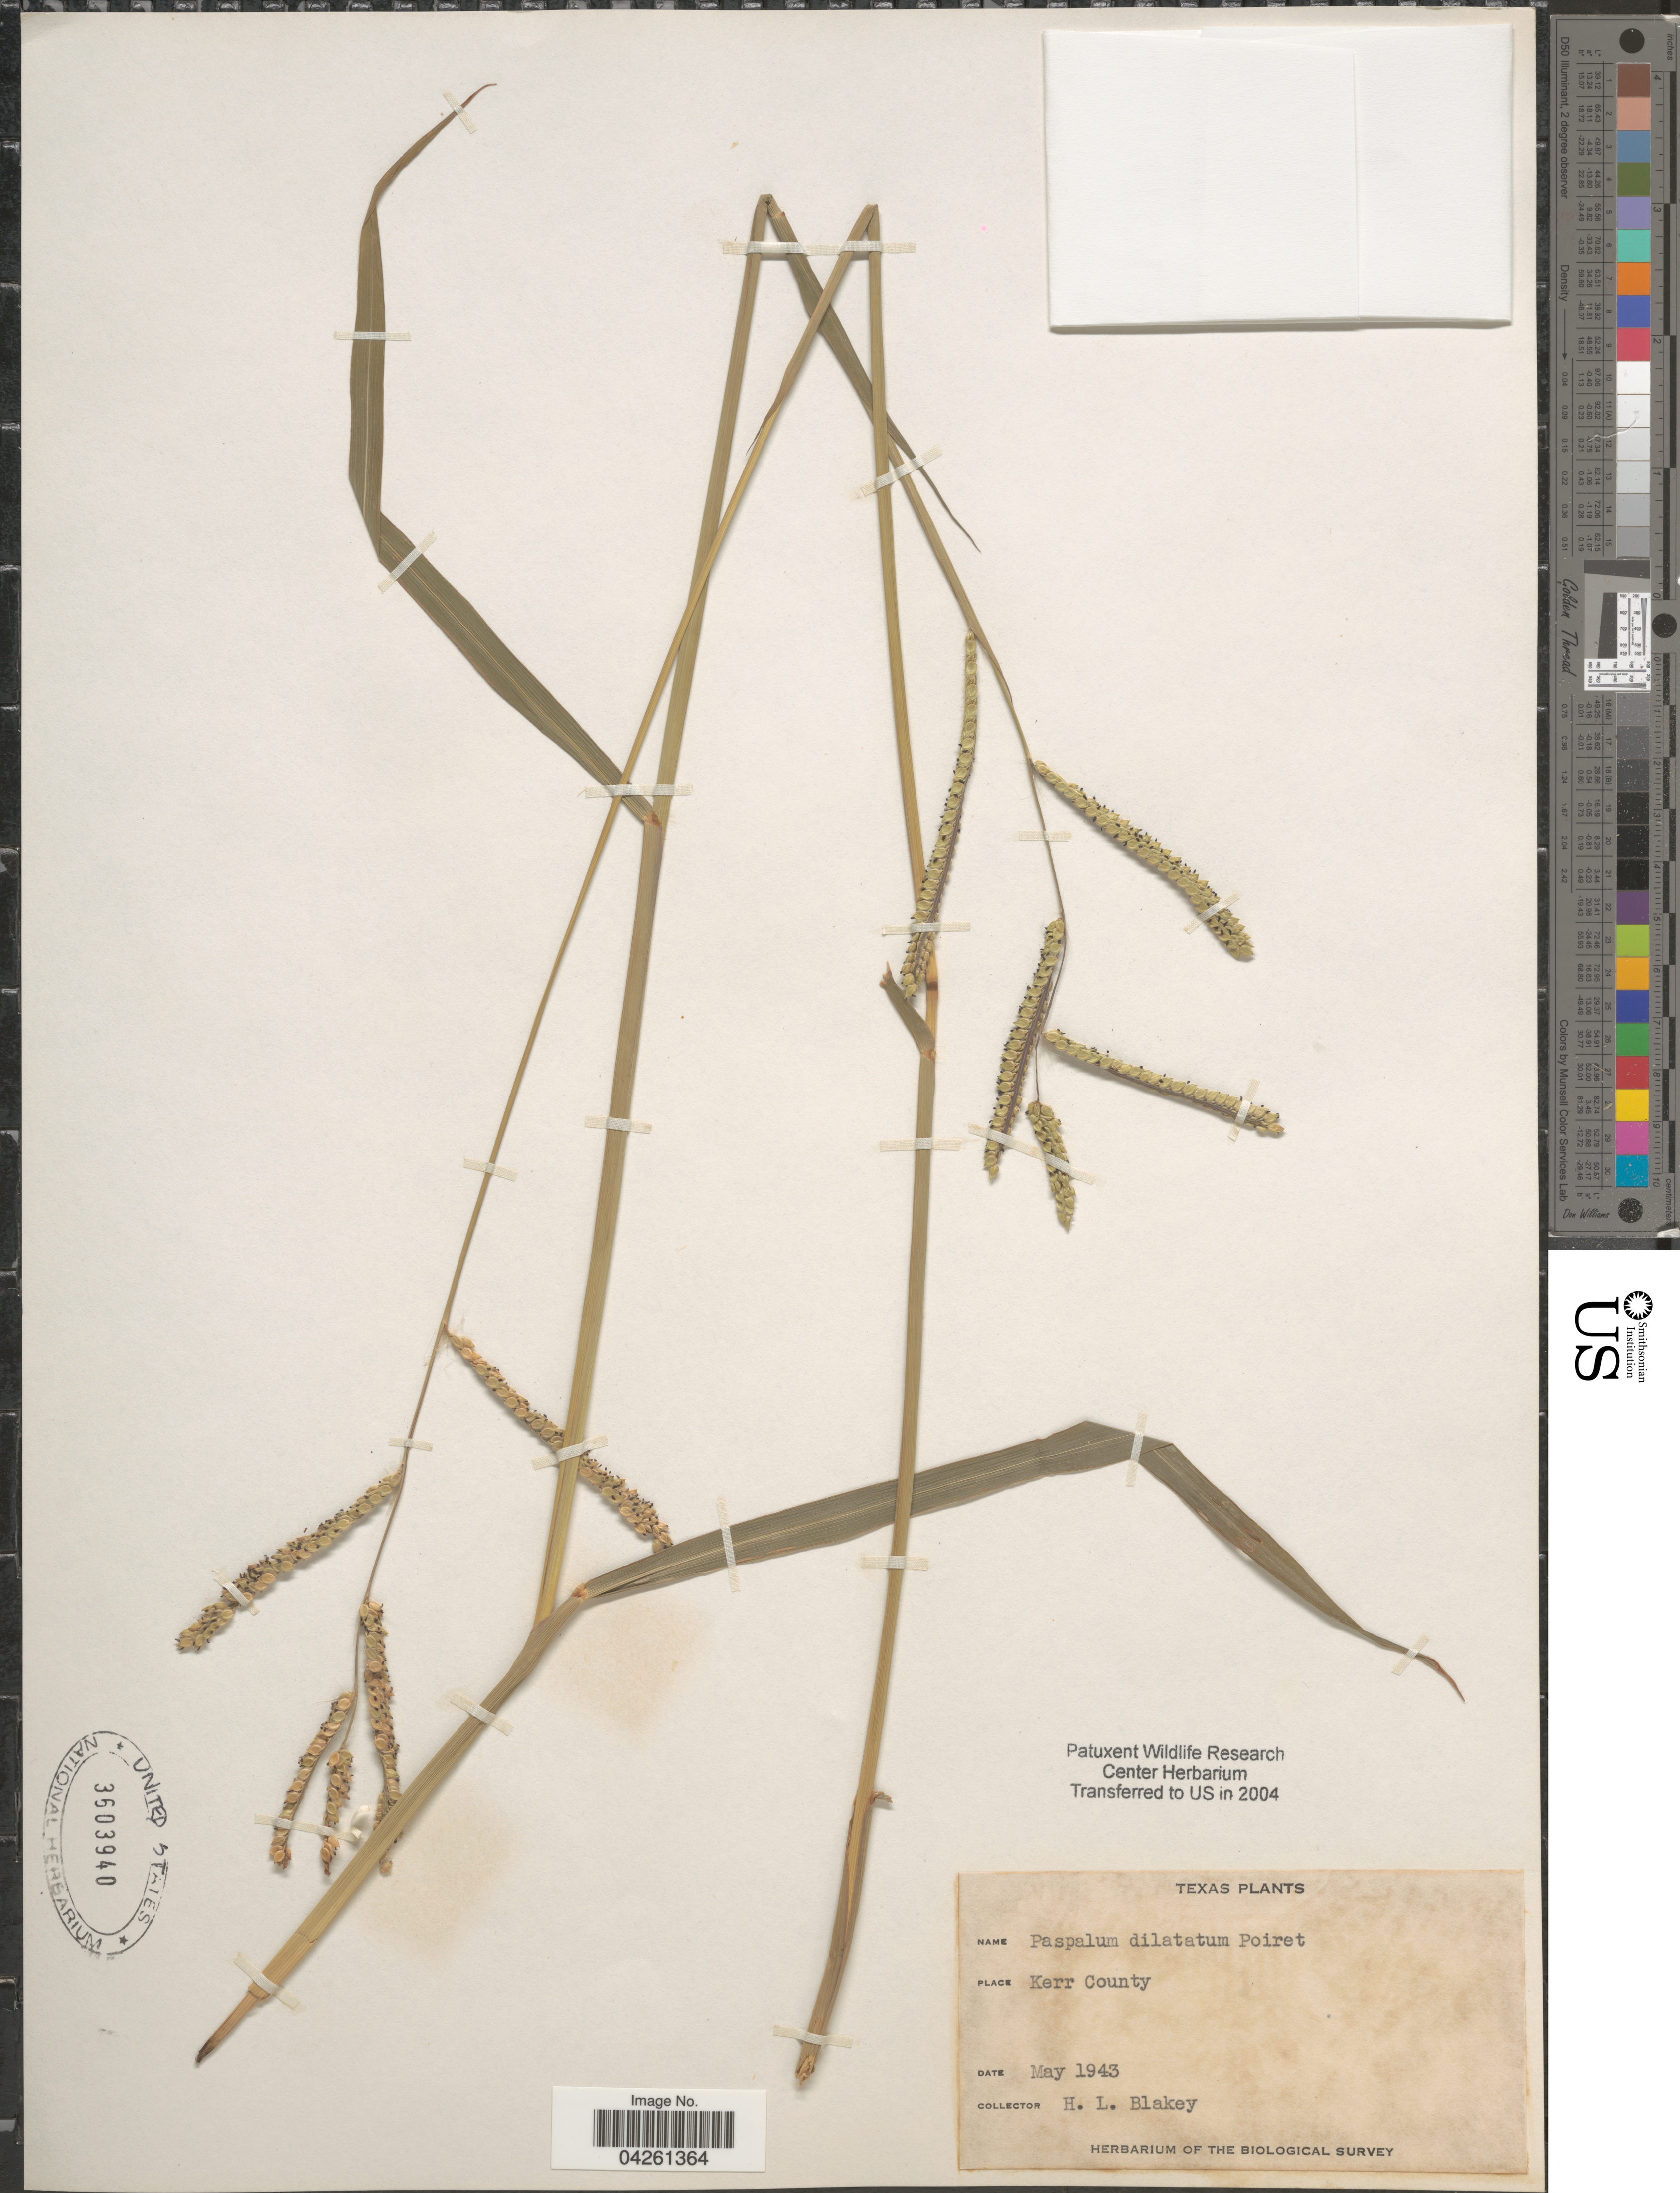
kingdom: Plantae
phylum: Tracheophyta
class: Liliopsida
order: Poales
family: Poaceae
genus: Paspalum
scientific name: Paspalum dilatatum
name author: Poir.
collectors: H. Blakey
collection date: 1943-05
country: United States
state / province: Texas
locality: Kerr County. Biological Survey.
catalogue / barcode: US 3603940